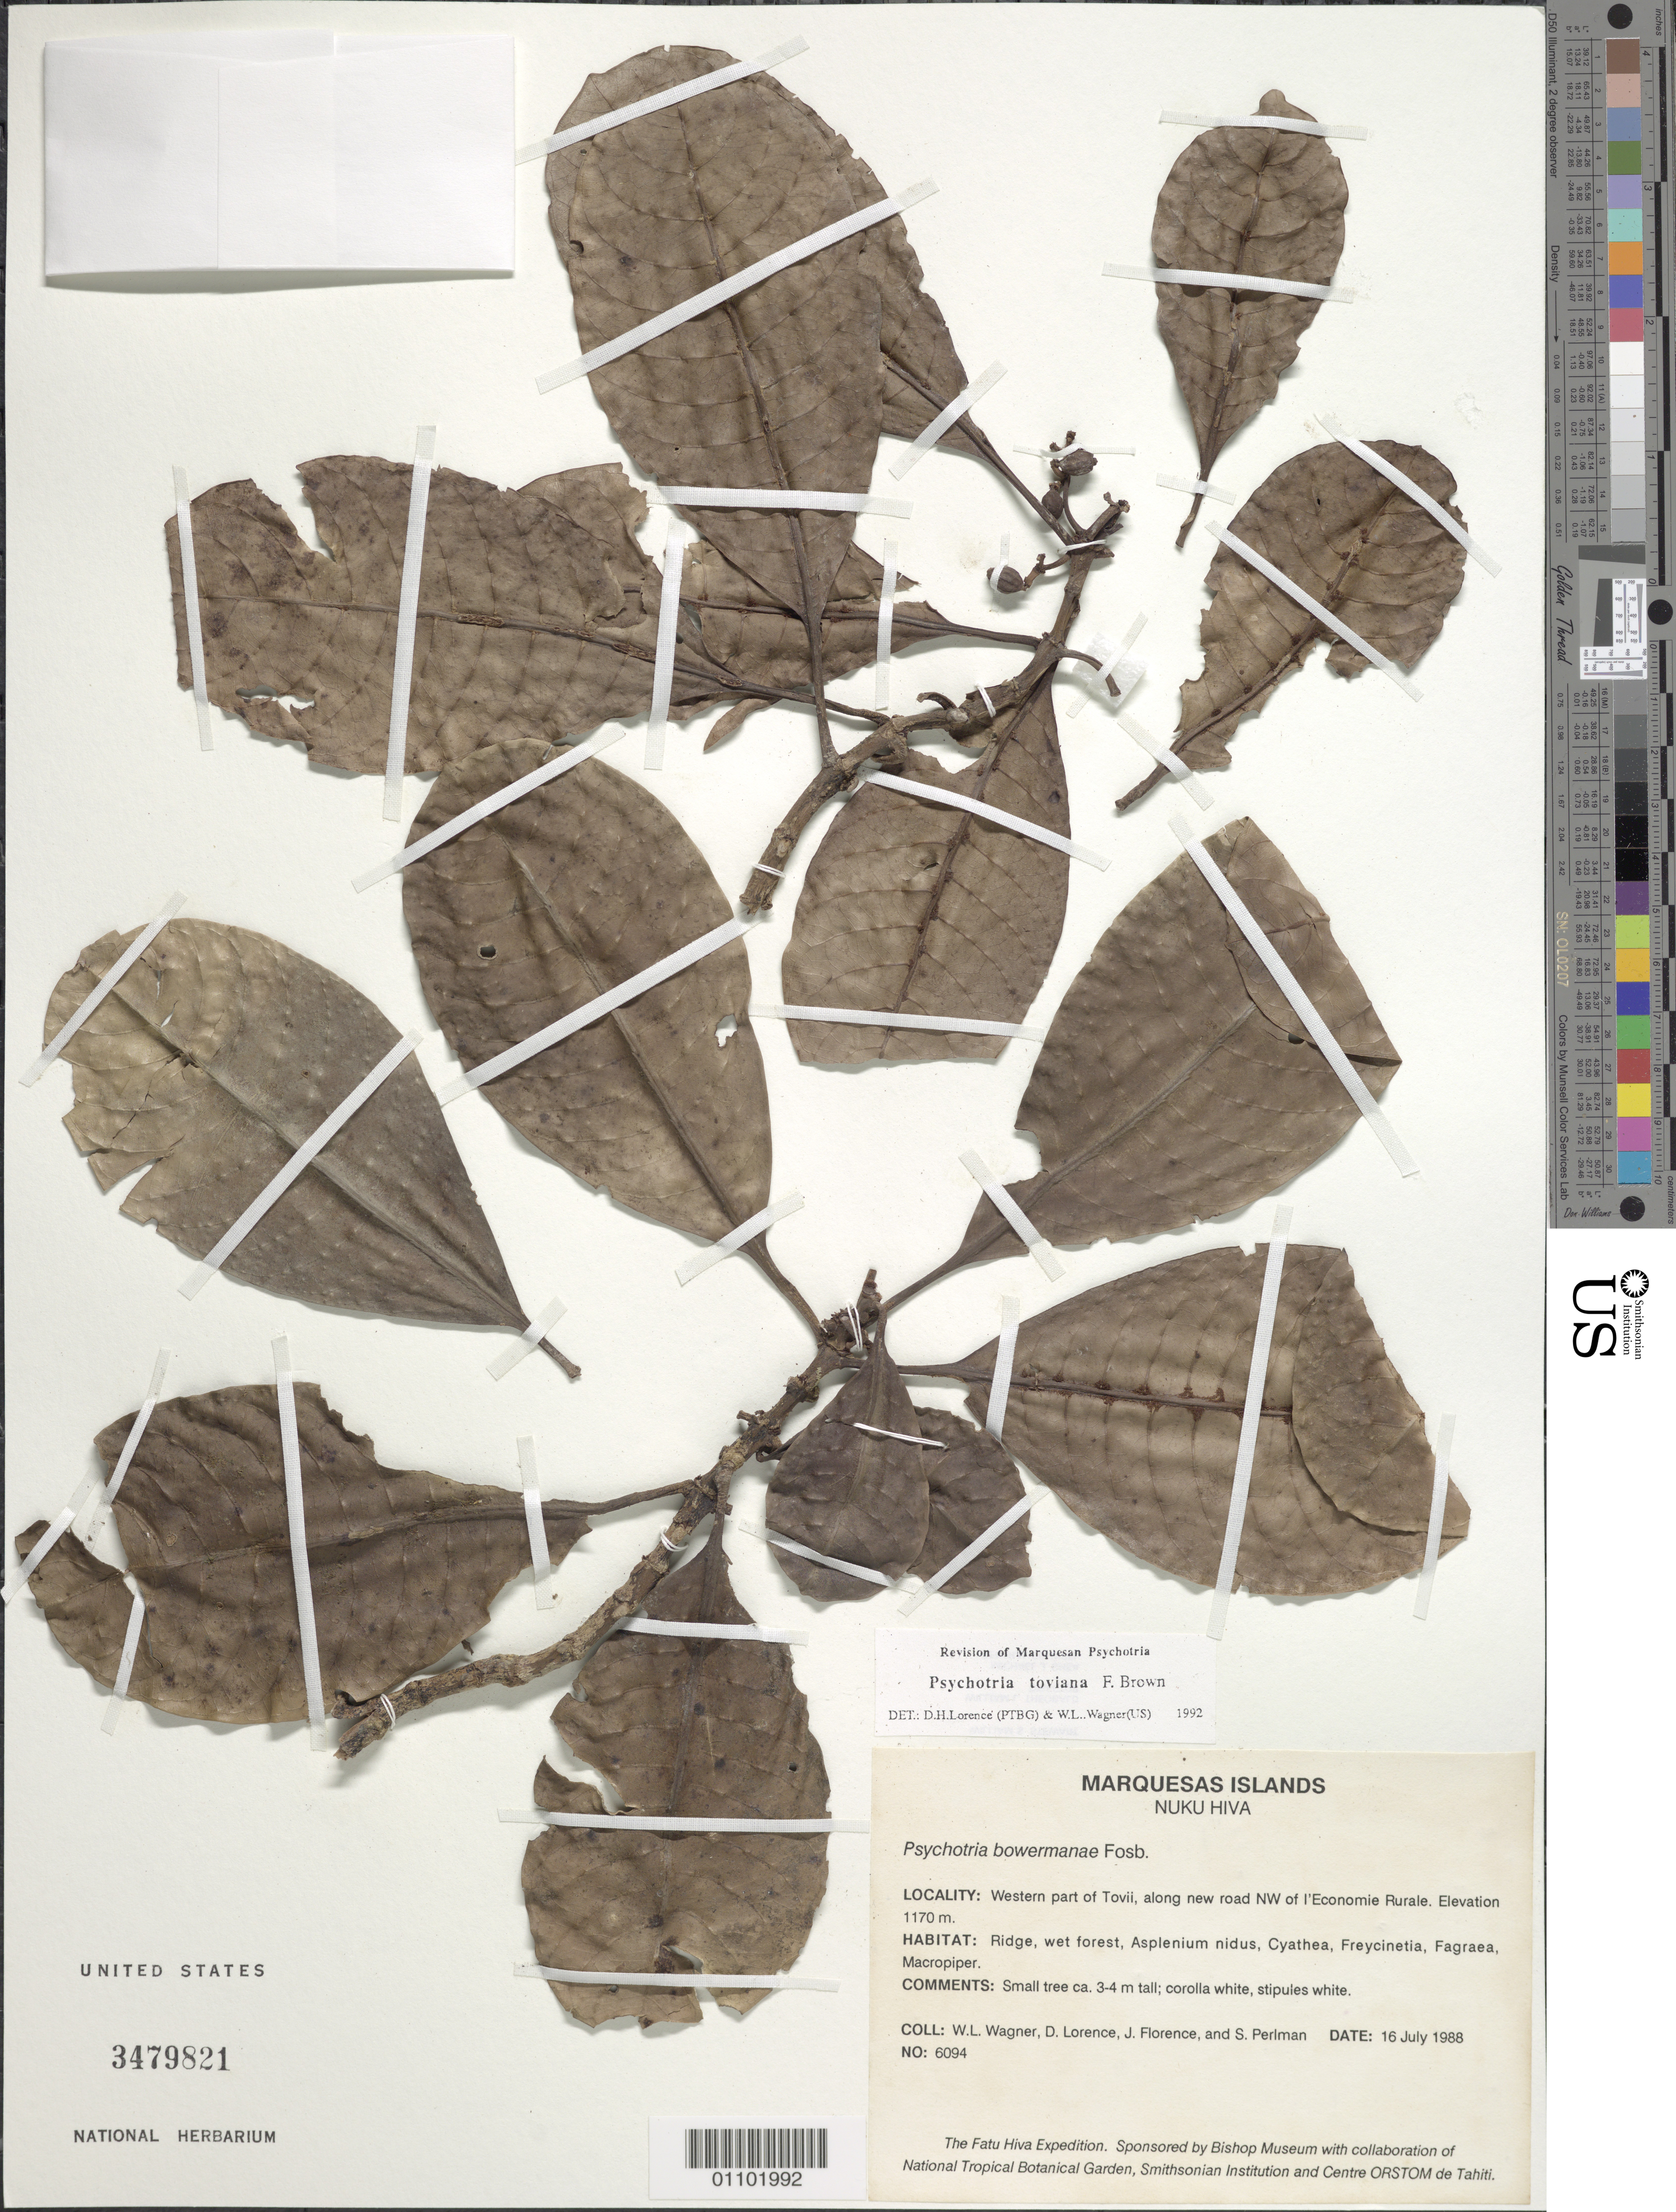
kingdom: Plantae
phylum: Tracheophyta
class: Magnoliopsida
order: Gentianales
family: Rubiaceae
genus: Psychotria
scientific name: Psychotria toviana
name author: F. Br.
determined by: Lorence, David H.; Wagner, W. H.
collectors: W. L. Wagner, D. Lorence, J. Florence & S. P. Perlman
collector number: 6094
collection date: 1988-07-16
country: French Polynesia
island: Nuku Hiva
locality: W part of Toovii, along new road W of l'Economie Rurale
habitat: Ridge, wet forest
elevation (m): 1170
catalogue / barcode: US 3479821